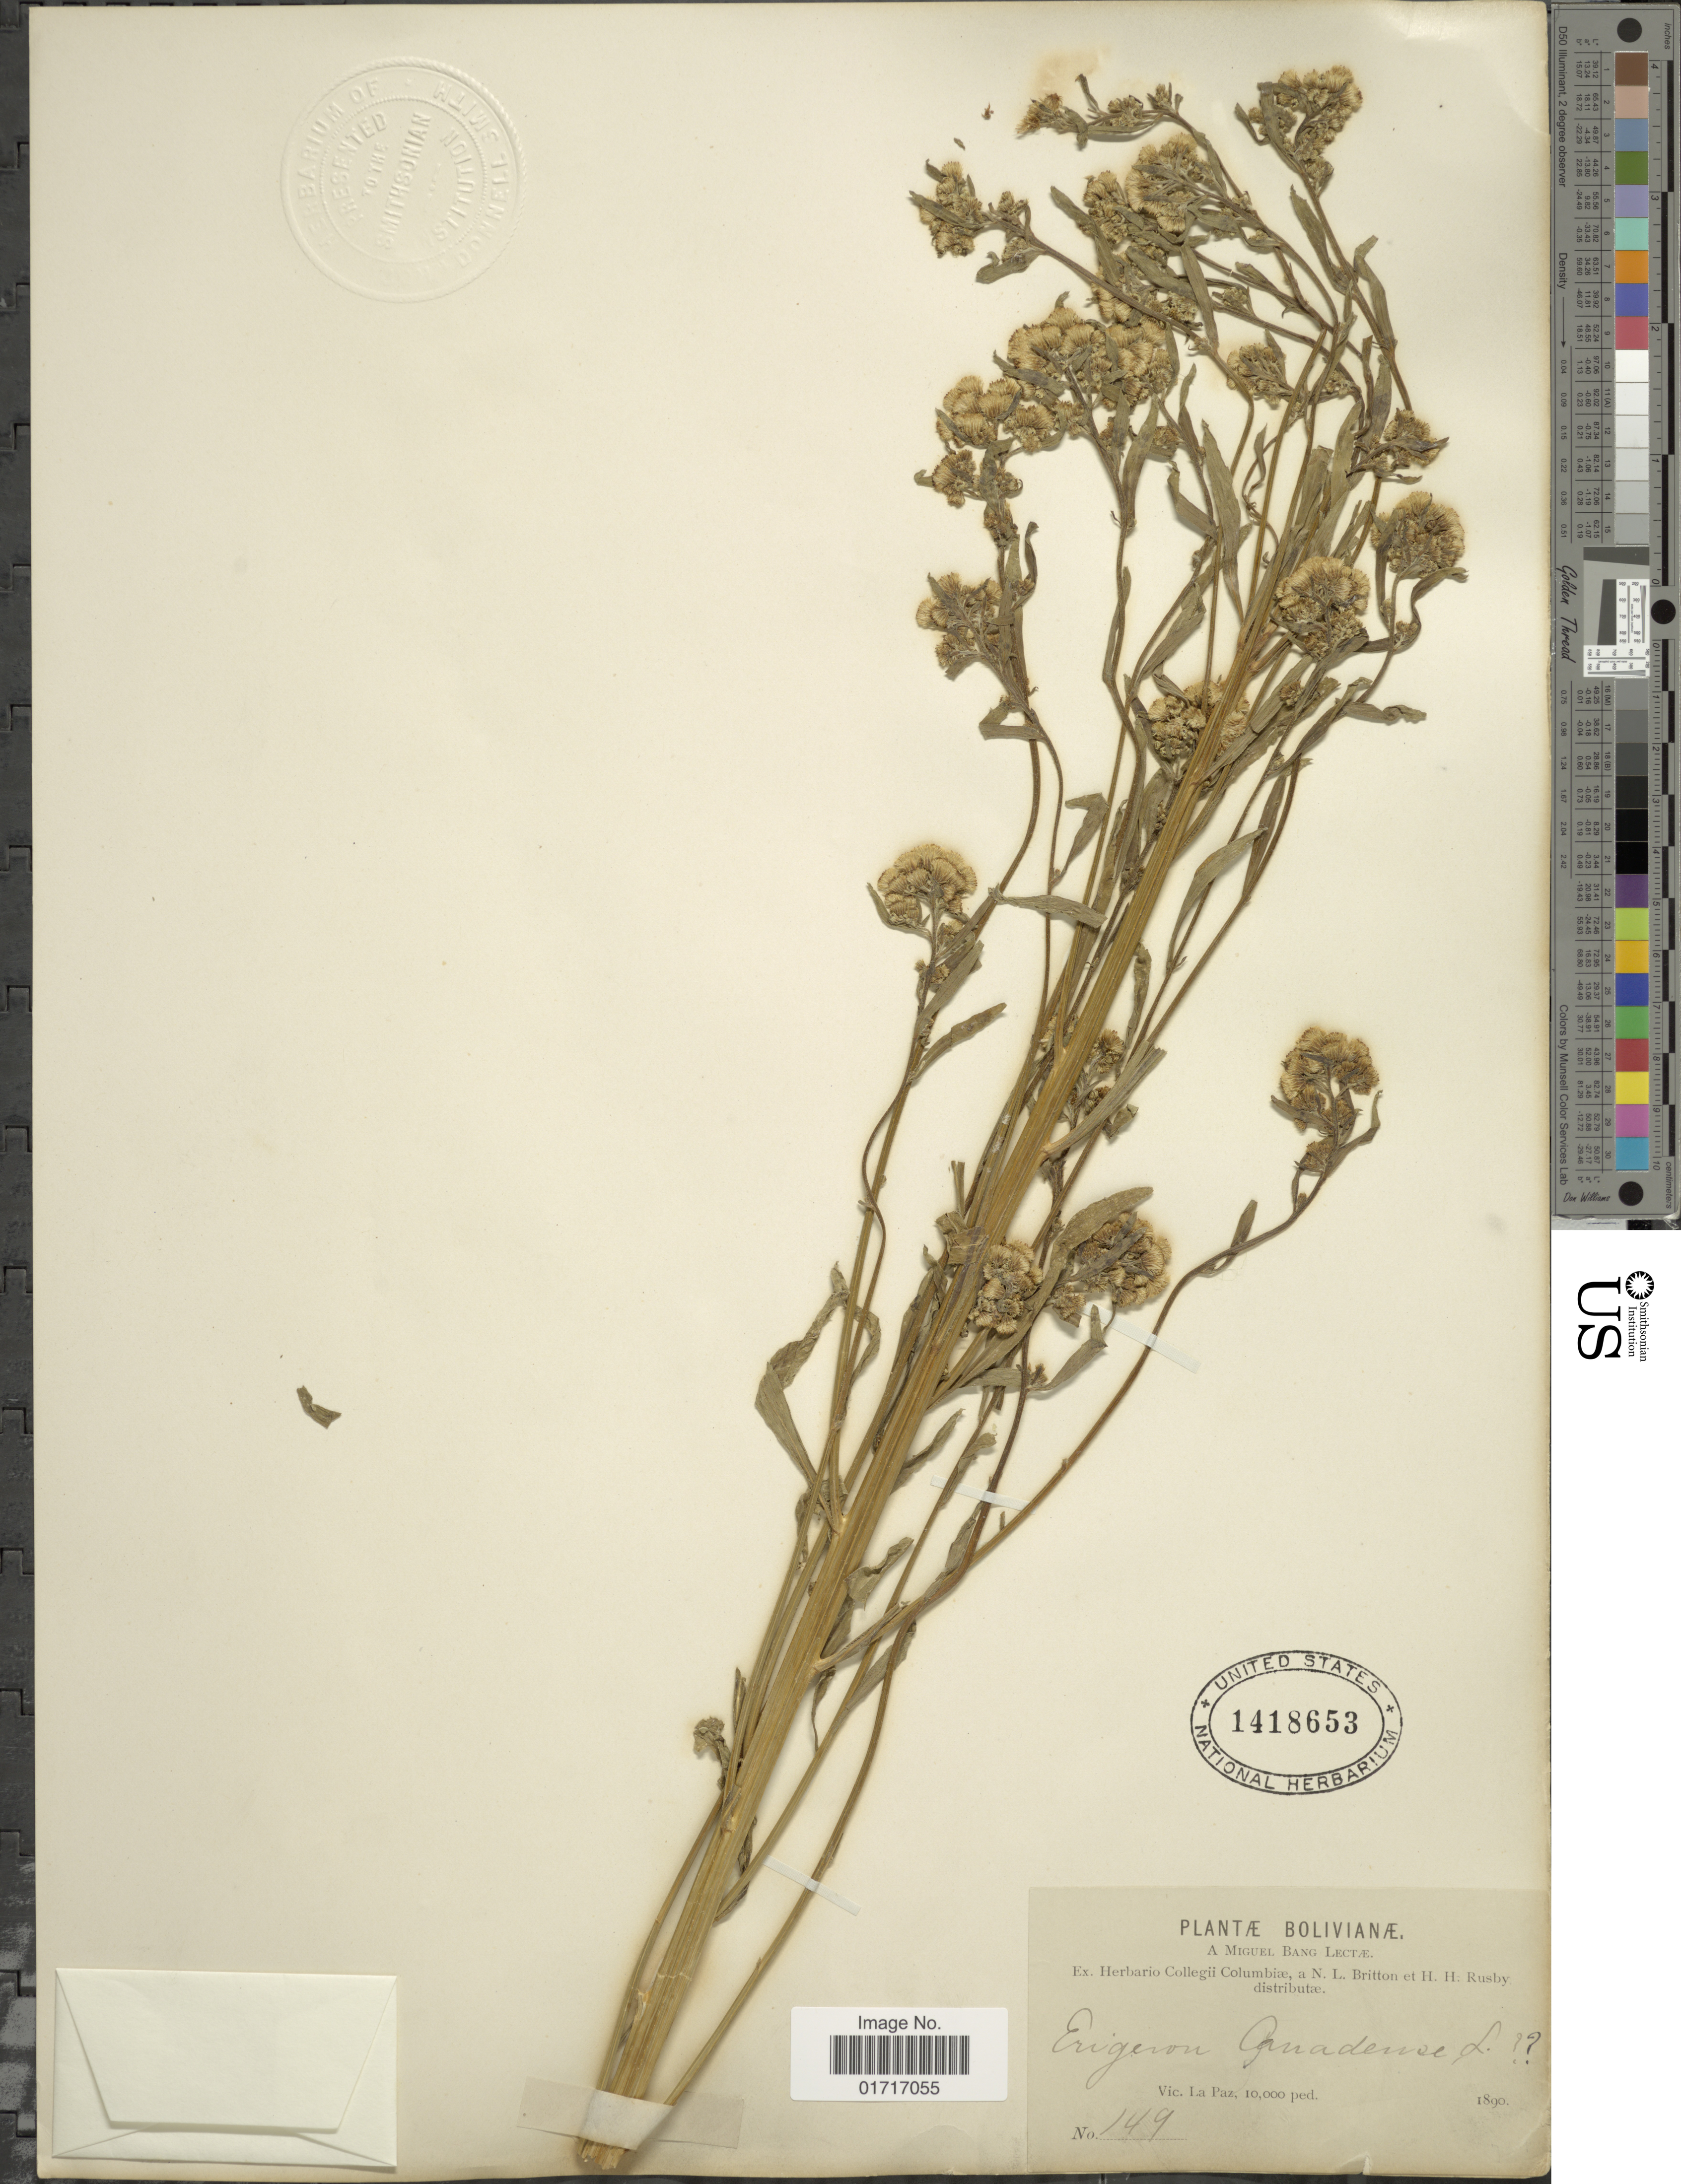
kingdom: Plantae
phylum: Tracheophyta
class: Magnoliopsida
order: Asterales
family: Asteraceae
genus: Conyza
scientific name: Conyza canadensis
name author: (L.) Cronq.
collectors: M. Bang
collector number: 149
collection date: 1890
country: Bolivia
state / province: La Paz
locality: Vic. La Paz.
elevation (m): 3048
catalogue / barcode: US 1418653